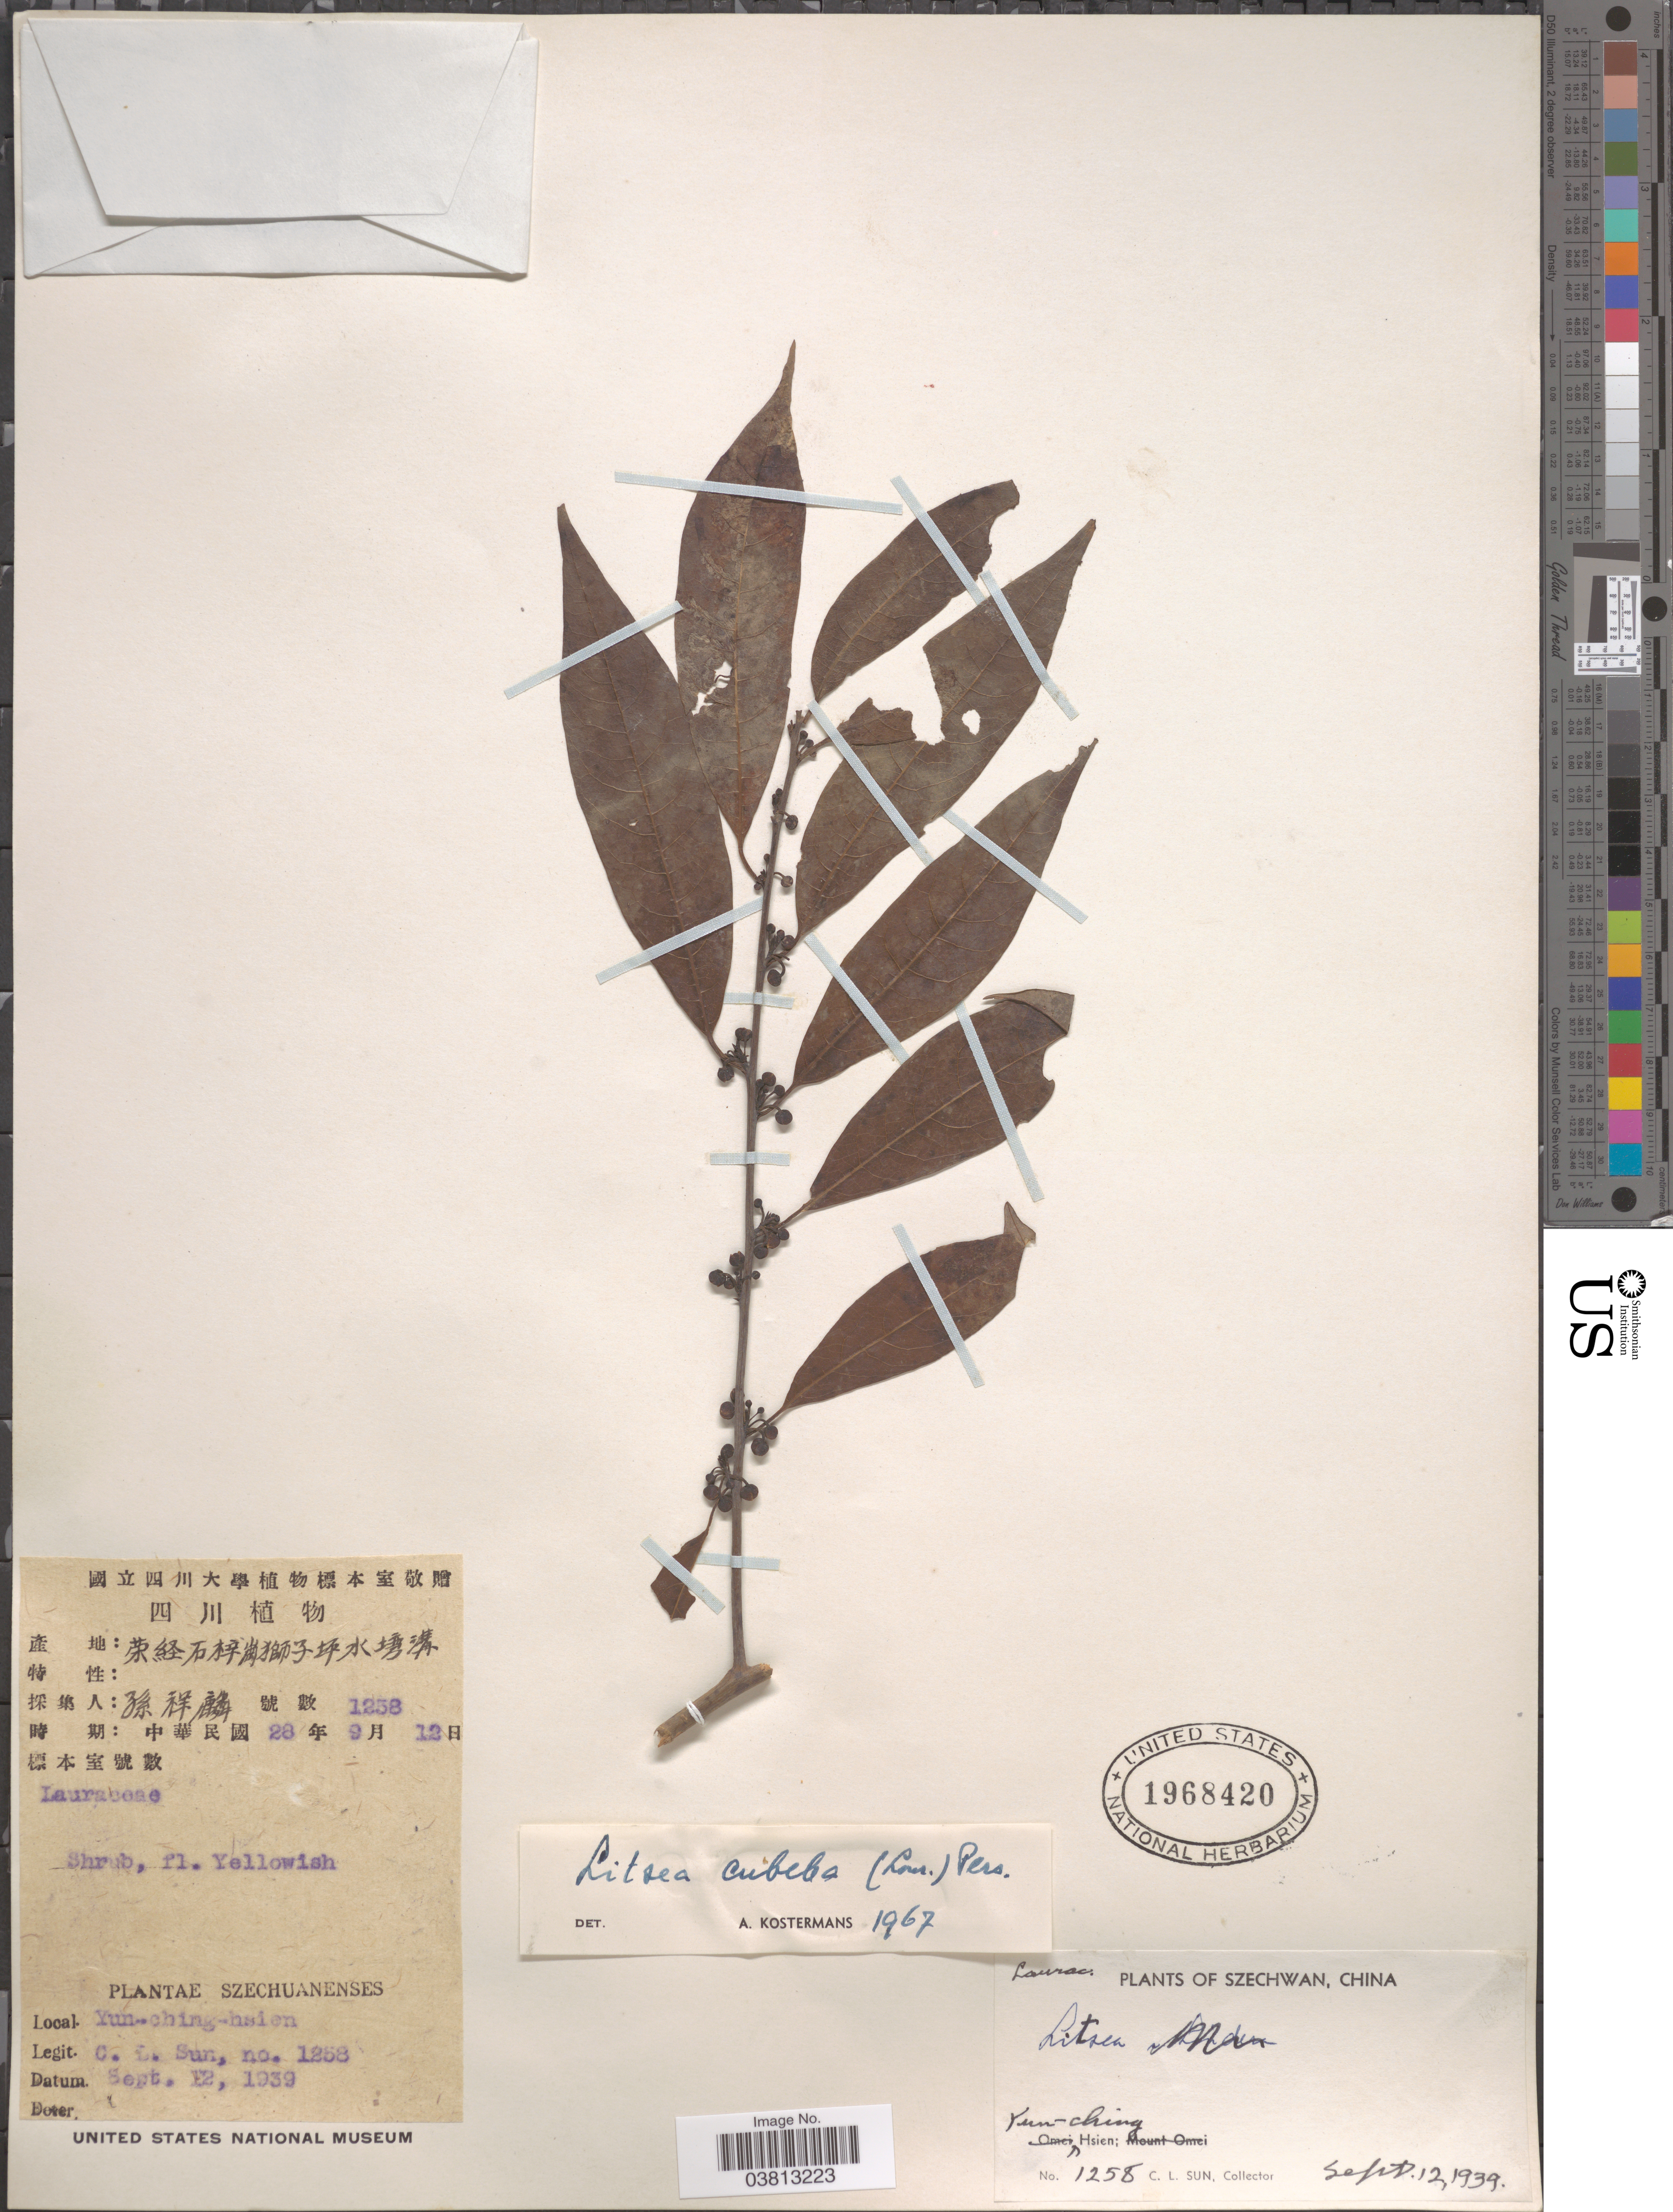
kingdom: Plantae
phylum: Tracheophyta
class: Magnoliopsida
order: Laurales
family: Lauraceae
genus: Litsea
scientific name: Litsea cubeba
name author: (Lour.) Pers.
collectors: C. Sun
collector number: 1258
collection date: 1939-09-12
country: China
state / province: Sichuan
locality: Szechwan. Yun-ching. Hsien.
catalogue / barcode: US 1968420